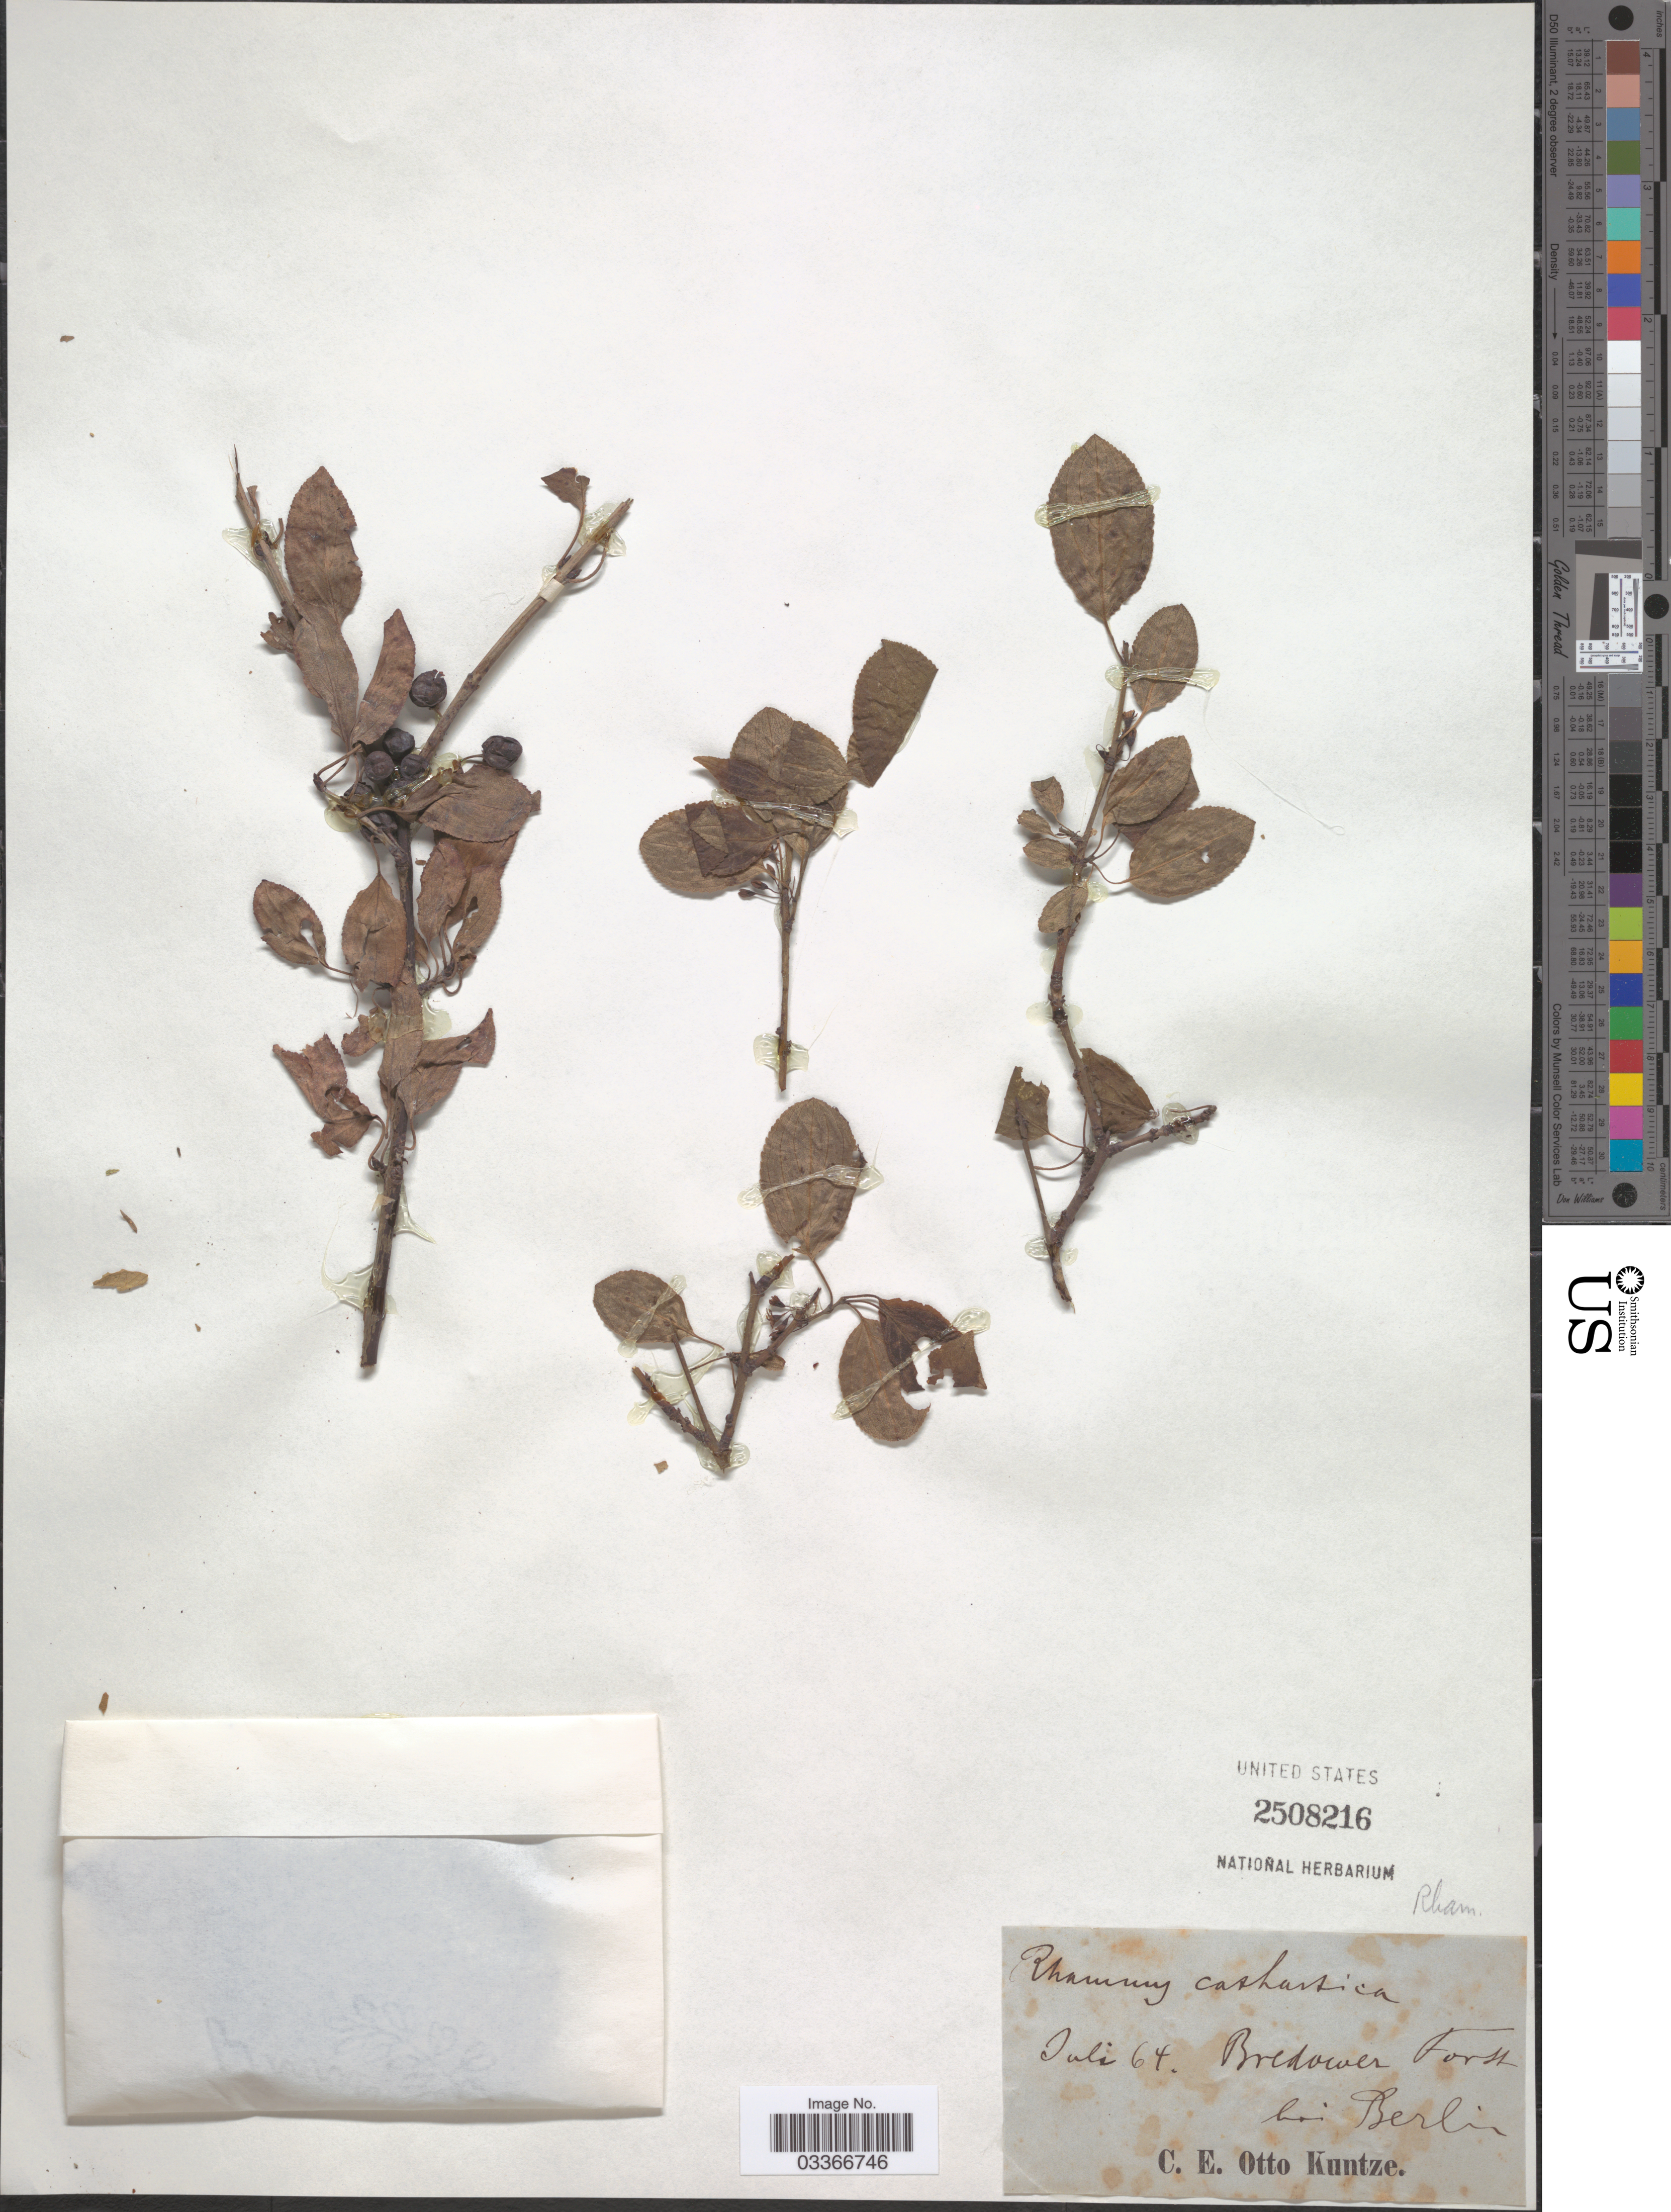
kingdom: Plantae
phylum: Tracheophyta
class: Magnoliopsida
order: Rosales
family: Rhamnaceae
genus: Rhamnus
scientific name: Rhamnus cathartica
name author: L.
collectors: C.E.O. Kuntze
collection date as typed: Transcribed d/m/y: /7/64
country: Germany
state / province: Berlin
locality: Bredower Forst bei Berlin.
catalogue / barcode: US 2508216